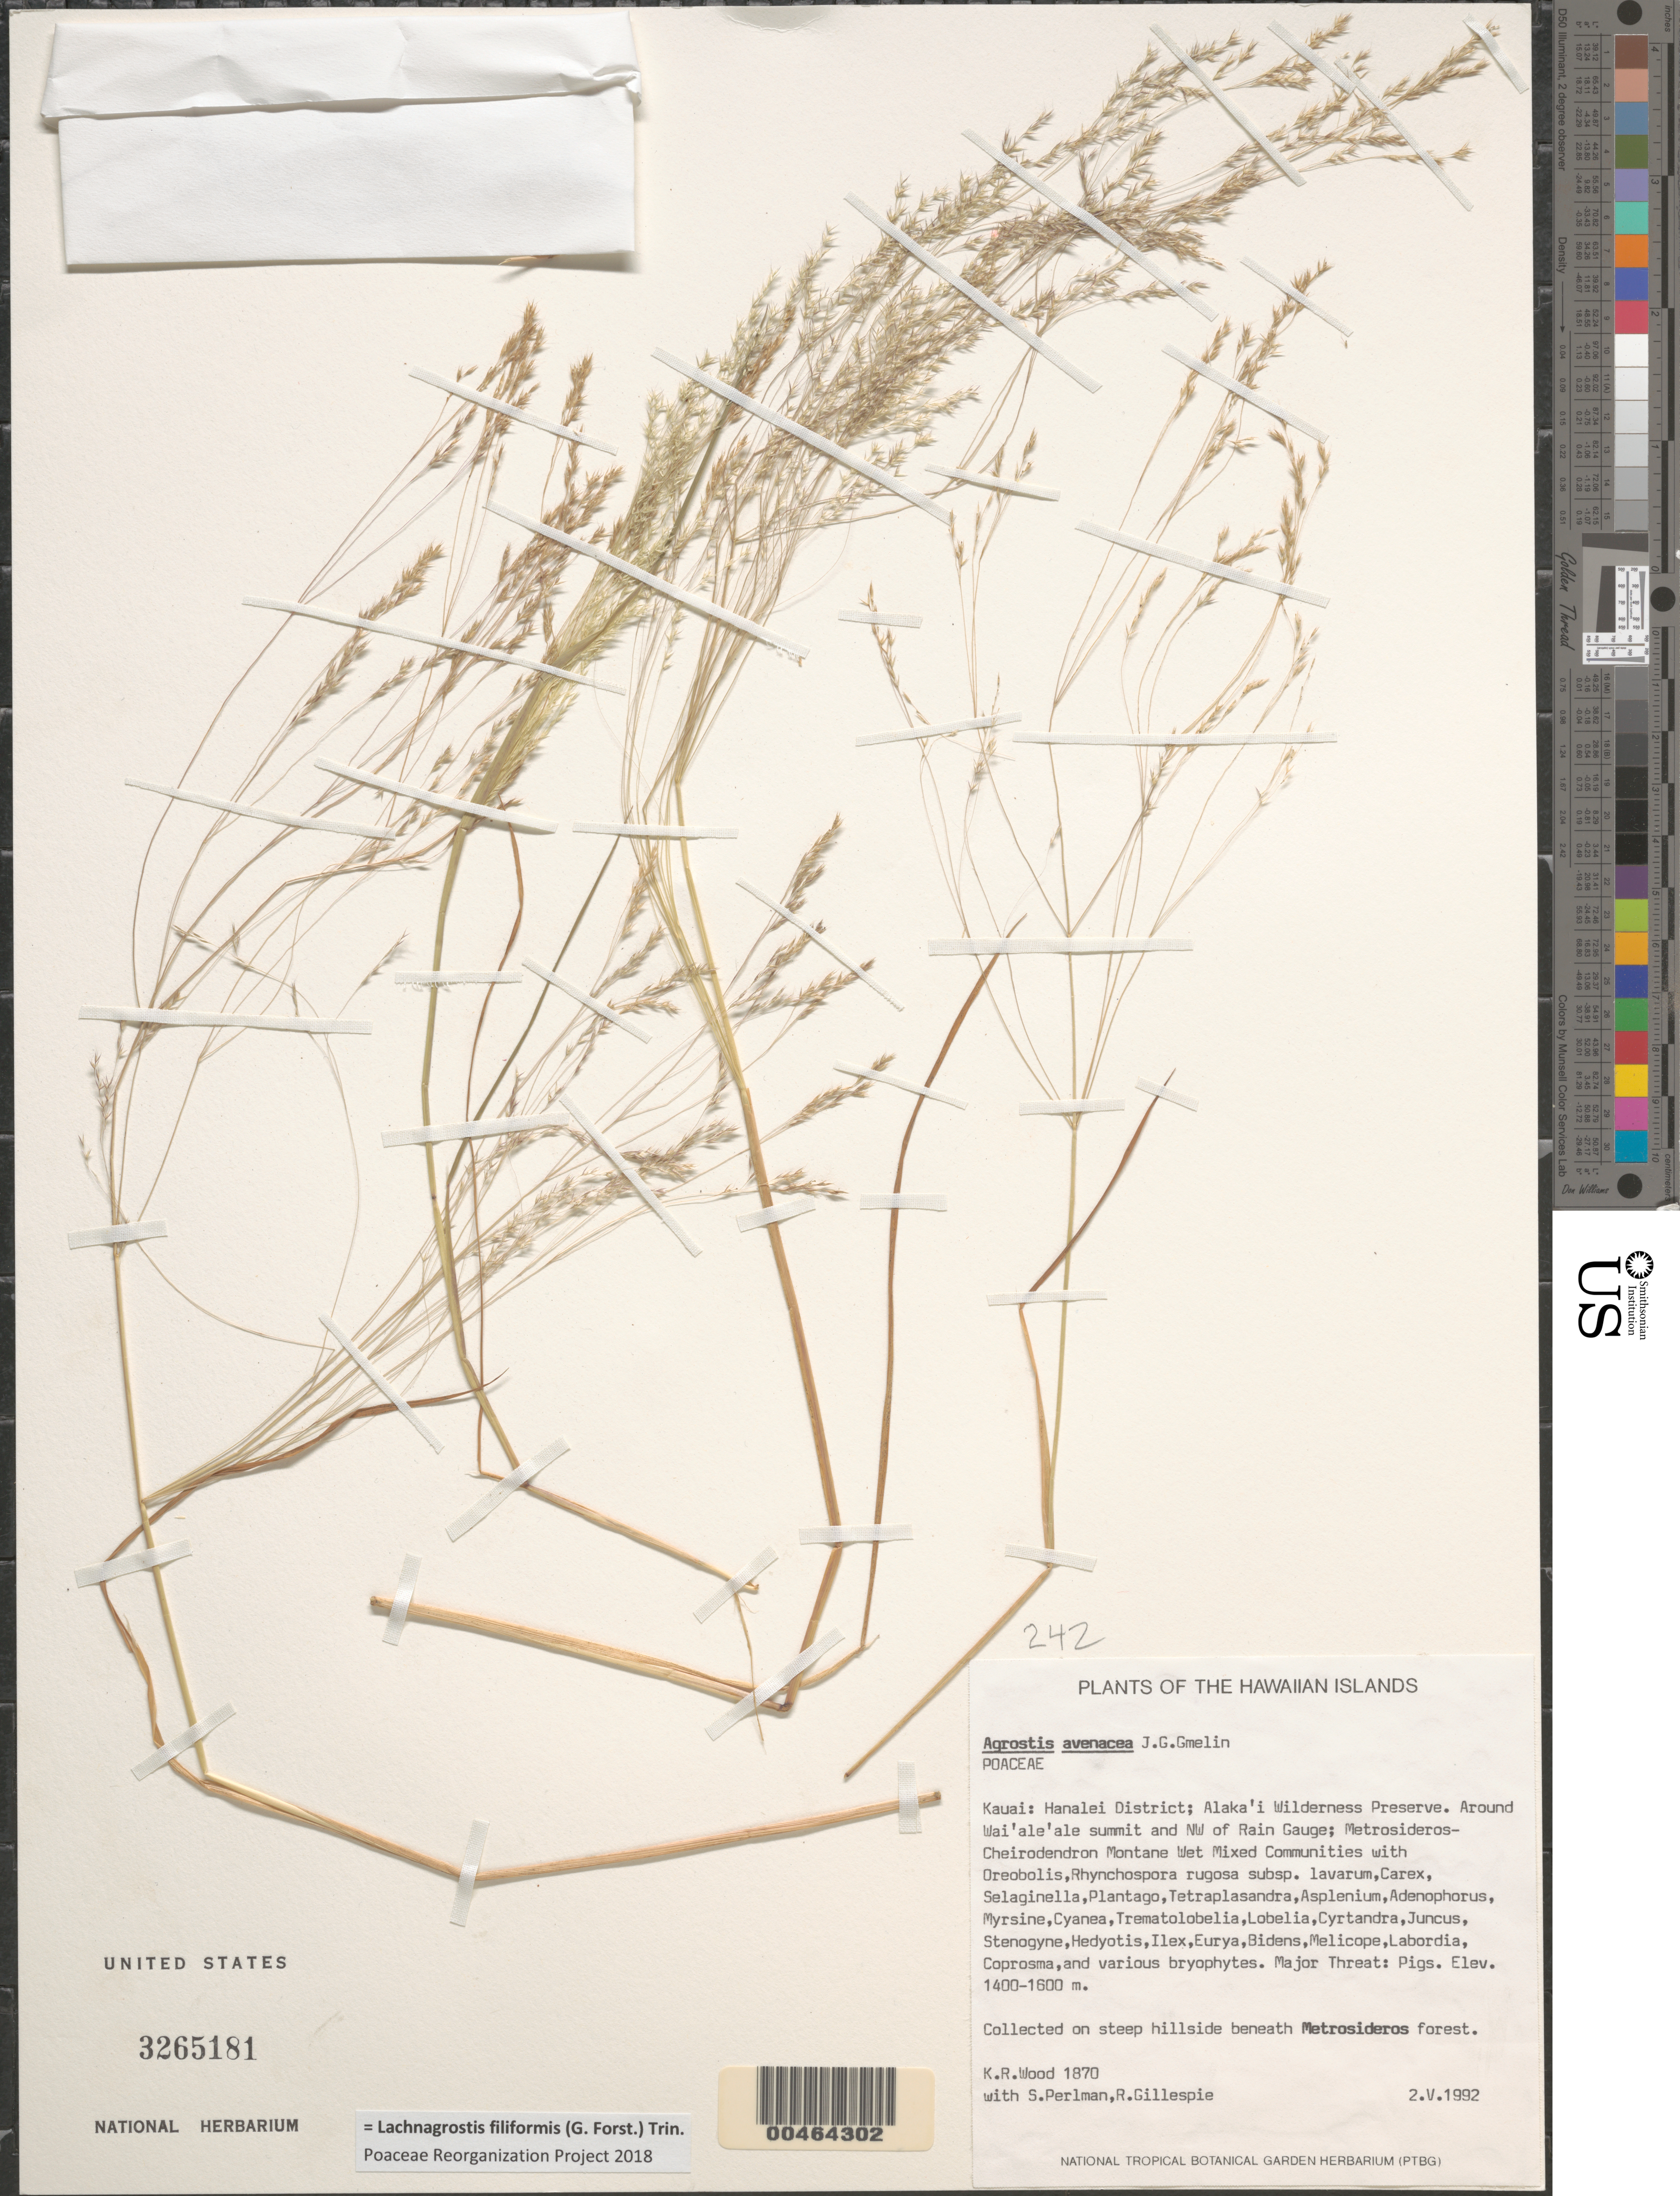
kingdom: Plantae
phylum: Tracheophyta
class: Liliopsida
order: Poales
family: Poaceae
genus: Lachnagrostis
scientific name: Lachnagrostis filiformis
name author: (J.R. Forst.) Trin.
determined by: Poaceae Reorganization Project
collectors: K. R. Wood, S. P. Perlman & R. Gillespie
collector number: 1870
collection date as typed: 2 May 1992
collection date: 1992-05-02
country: United States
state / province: Hawaii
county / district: Kauai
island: Kaua'i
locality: Hanalei District; Alaka'i Wilderness Preserve. Around Wai'ale'ale summit and NW of Rain Gauge.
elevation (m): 1400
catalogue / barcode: US 3265181